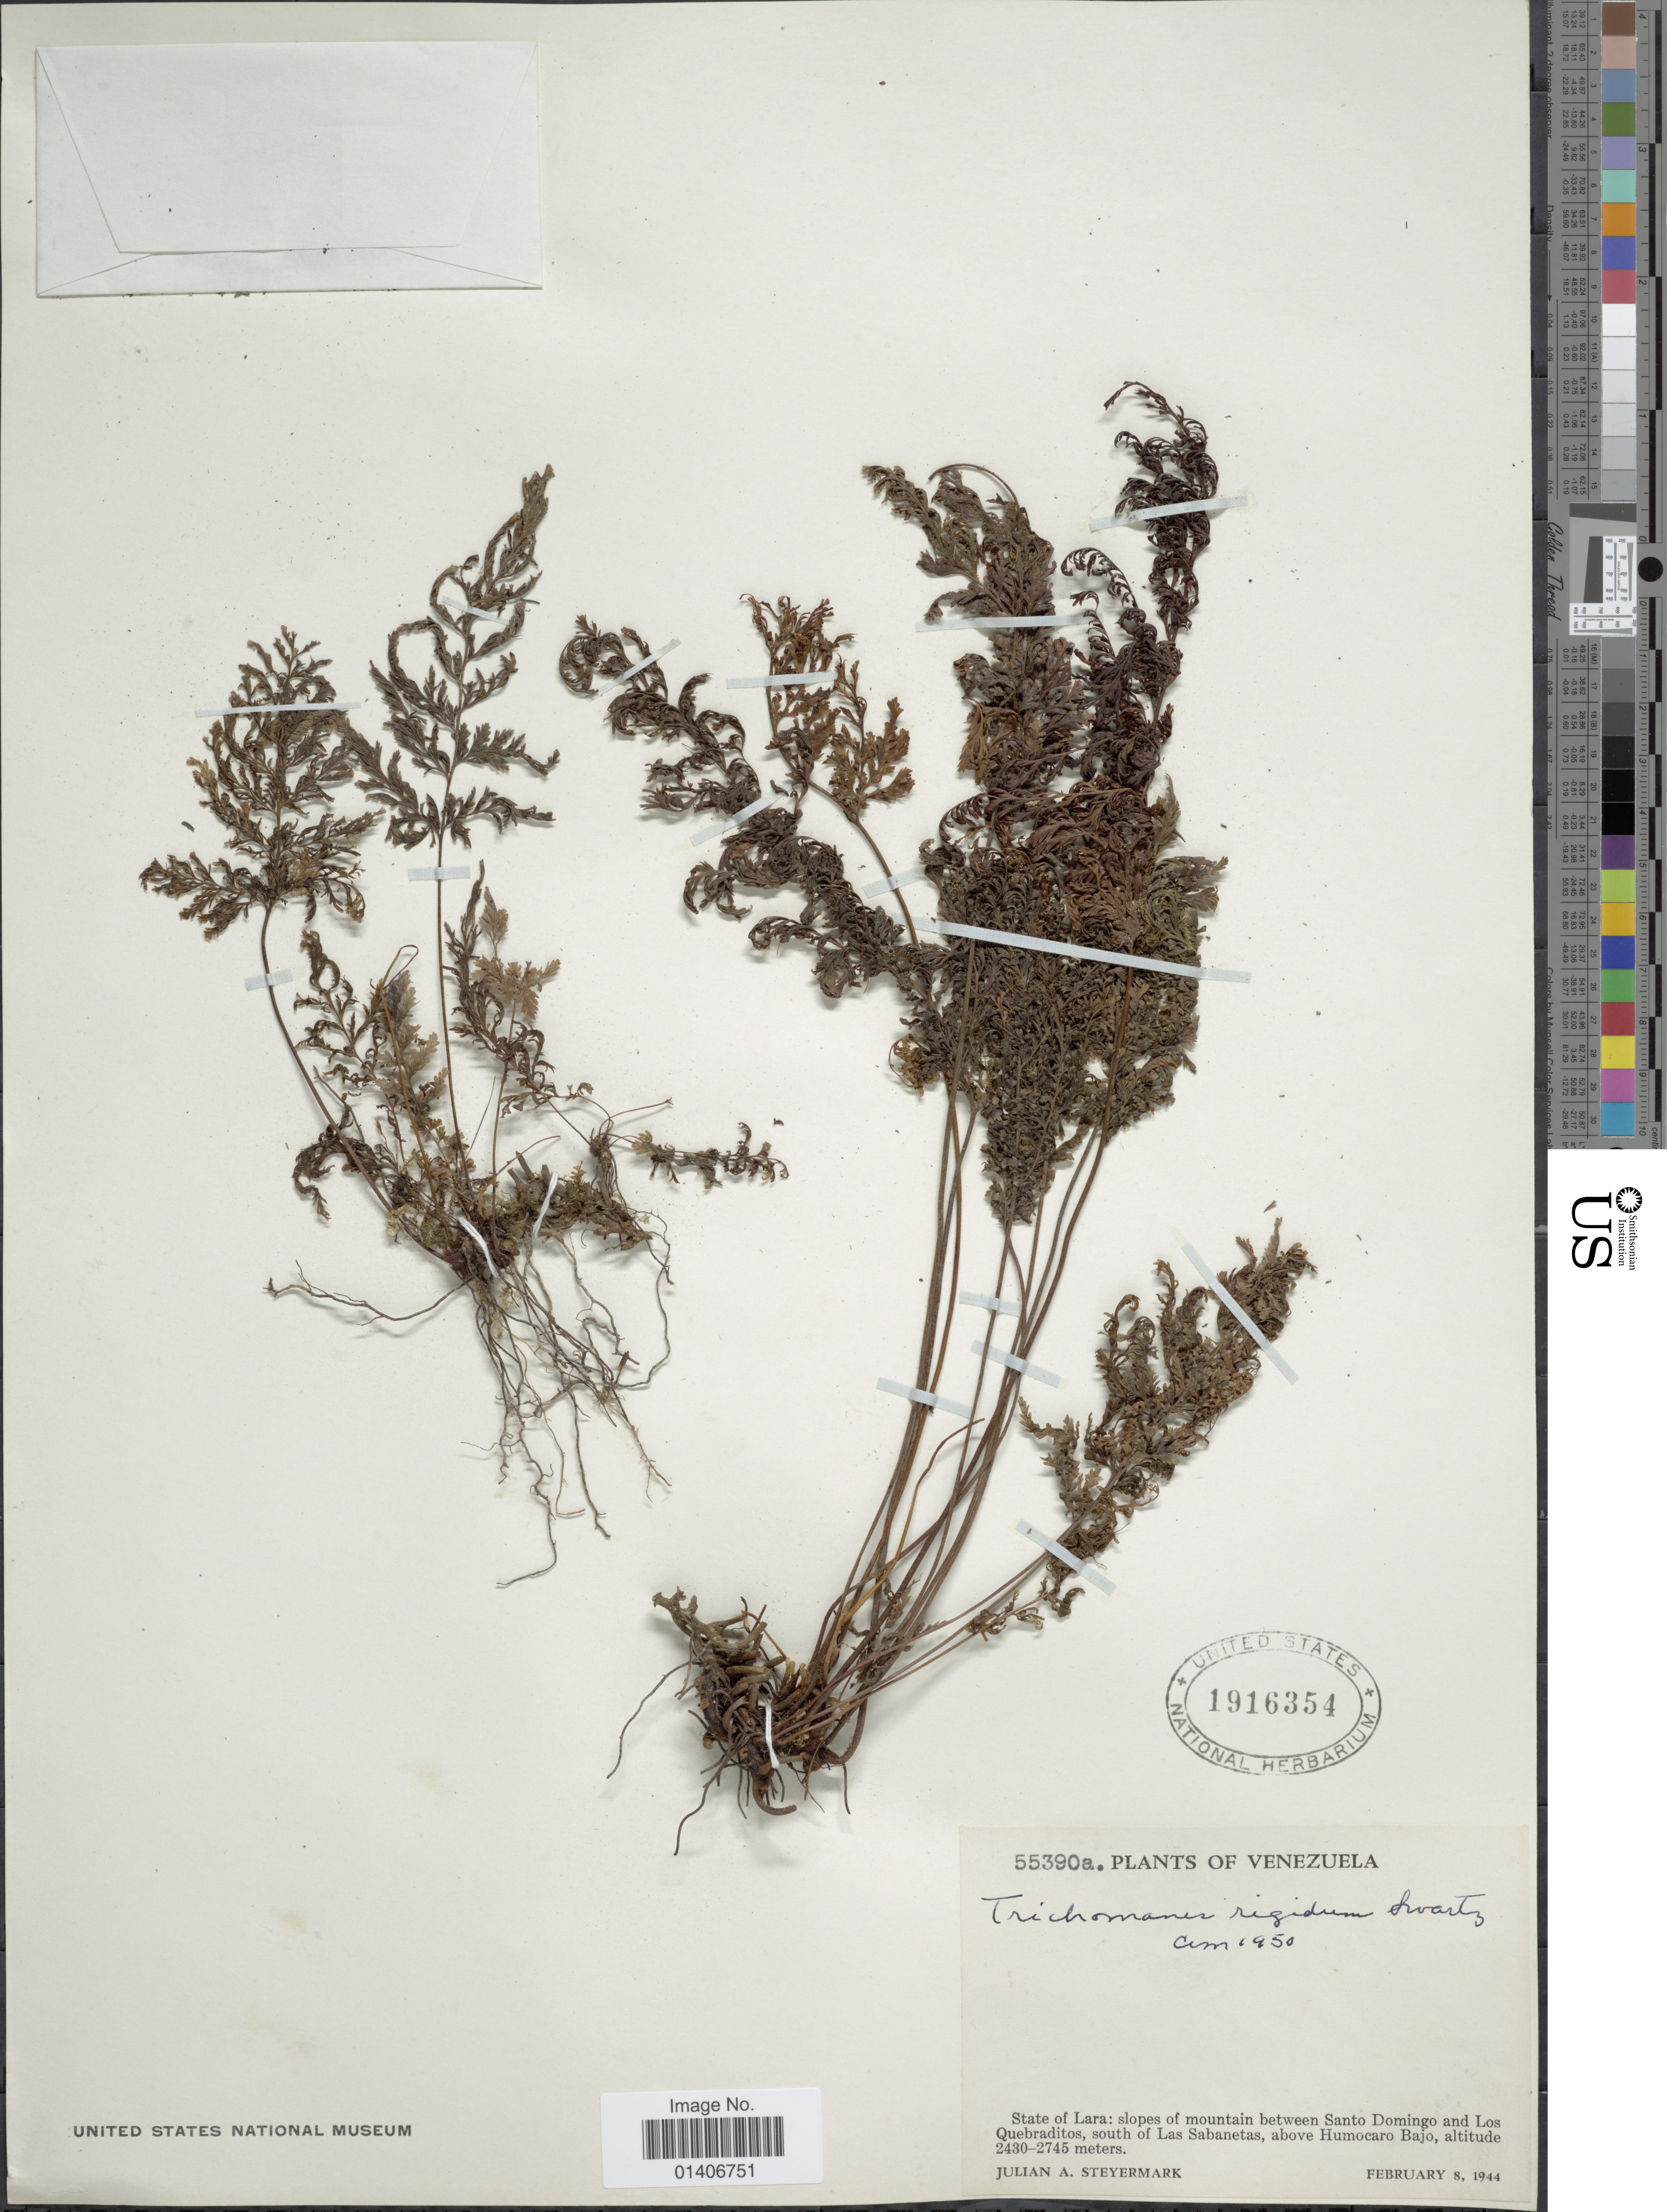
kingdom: Plantae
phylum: Tracheophyta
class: Polypodiopsida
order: Hymenophyllales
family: Hymenophyllaceae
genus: Abrodictyum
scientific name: Abrodictyum rigidum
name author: (Sw.) Ebihara & Dubuisson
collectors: J. Steyermark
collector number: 55390a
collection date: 1944-02-08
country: Venezuela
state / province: Lara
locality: Slopes of mountains between Santo Domingo and Los Quebraditos, south of Las Sabenaetas, above Humocaro Bajo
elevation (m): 2430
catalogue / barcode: US 1916354